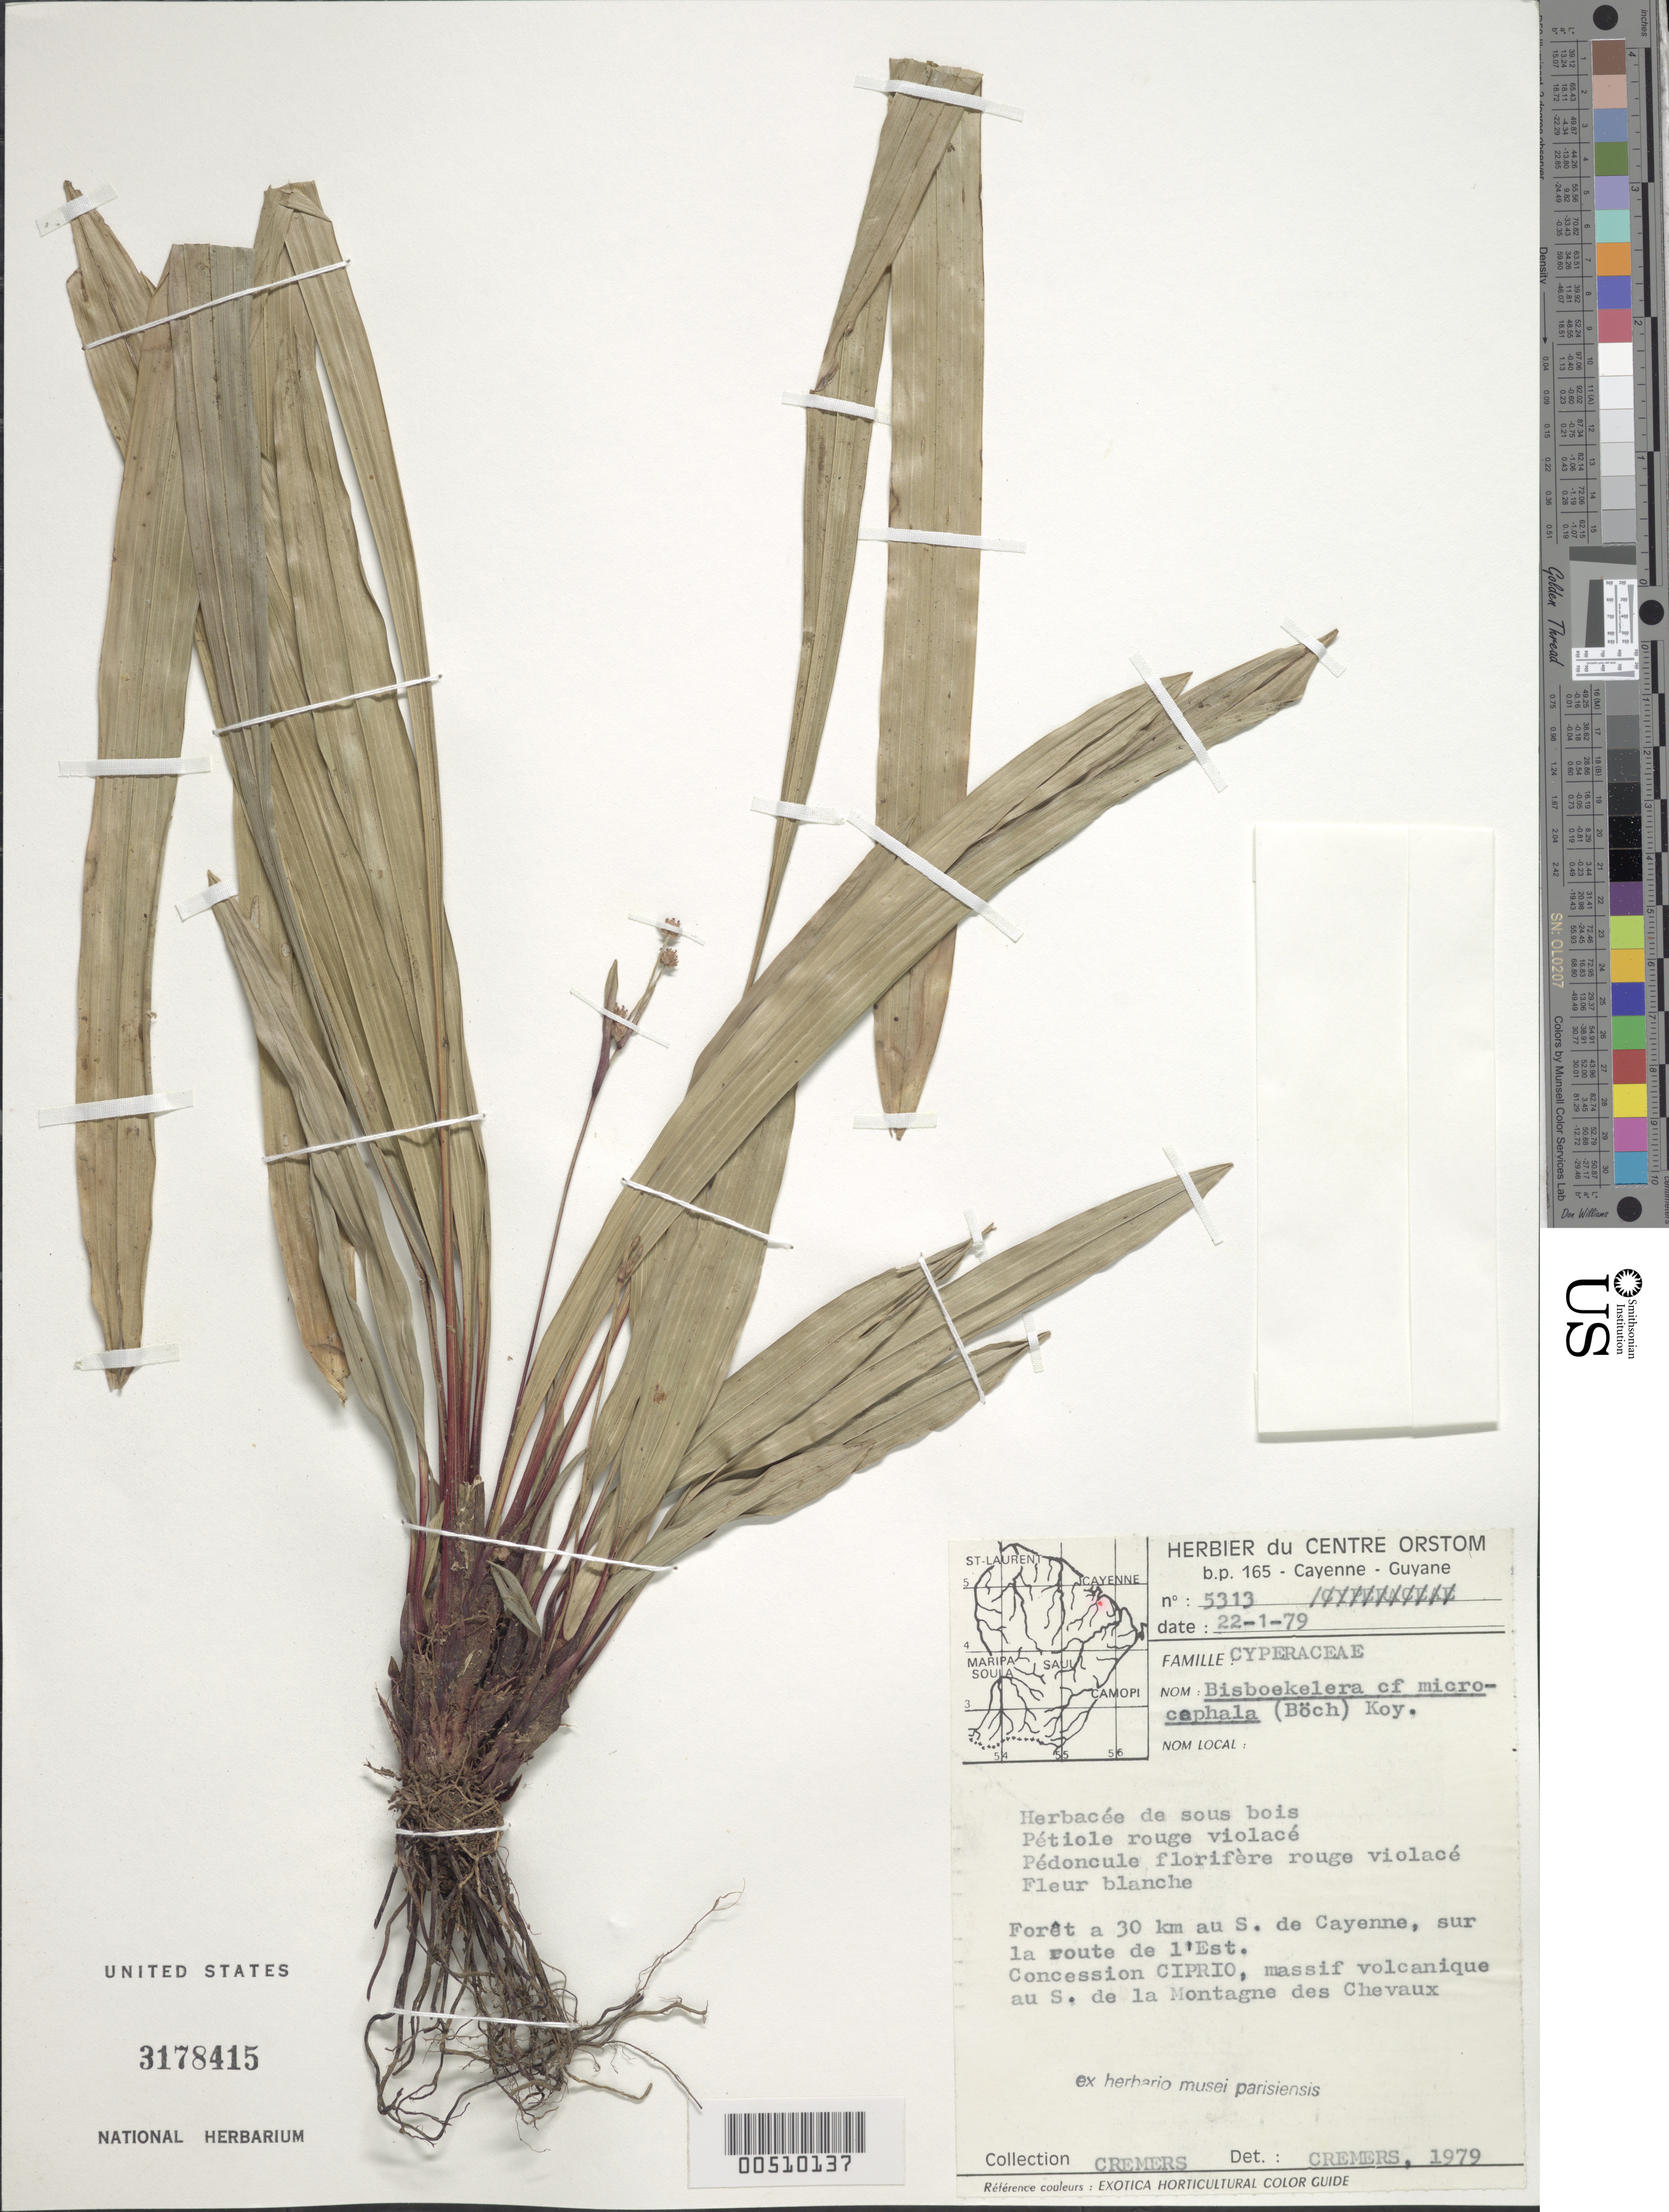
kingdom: Plantae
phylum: Tracheophyta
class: Liliopsida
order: Poales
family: Cyperaceae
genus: Bisboeckelera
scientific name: Bisboeckelera microcephala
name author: (Boeckeler) T. Koyama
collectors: G. Cremers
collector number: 5313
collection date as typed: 22 Jan 1979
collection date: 1979-01-22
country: French Guiana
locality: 30 km S de Cayenne; Concession CIPRIO, massif volcanique au S de la Montagne des Chevaux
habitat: Forêt.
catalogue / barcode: US 3178415